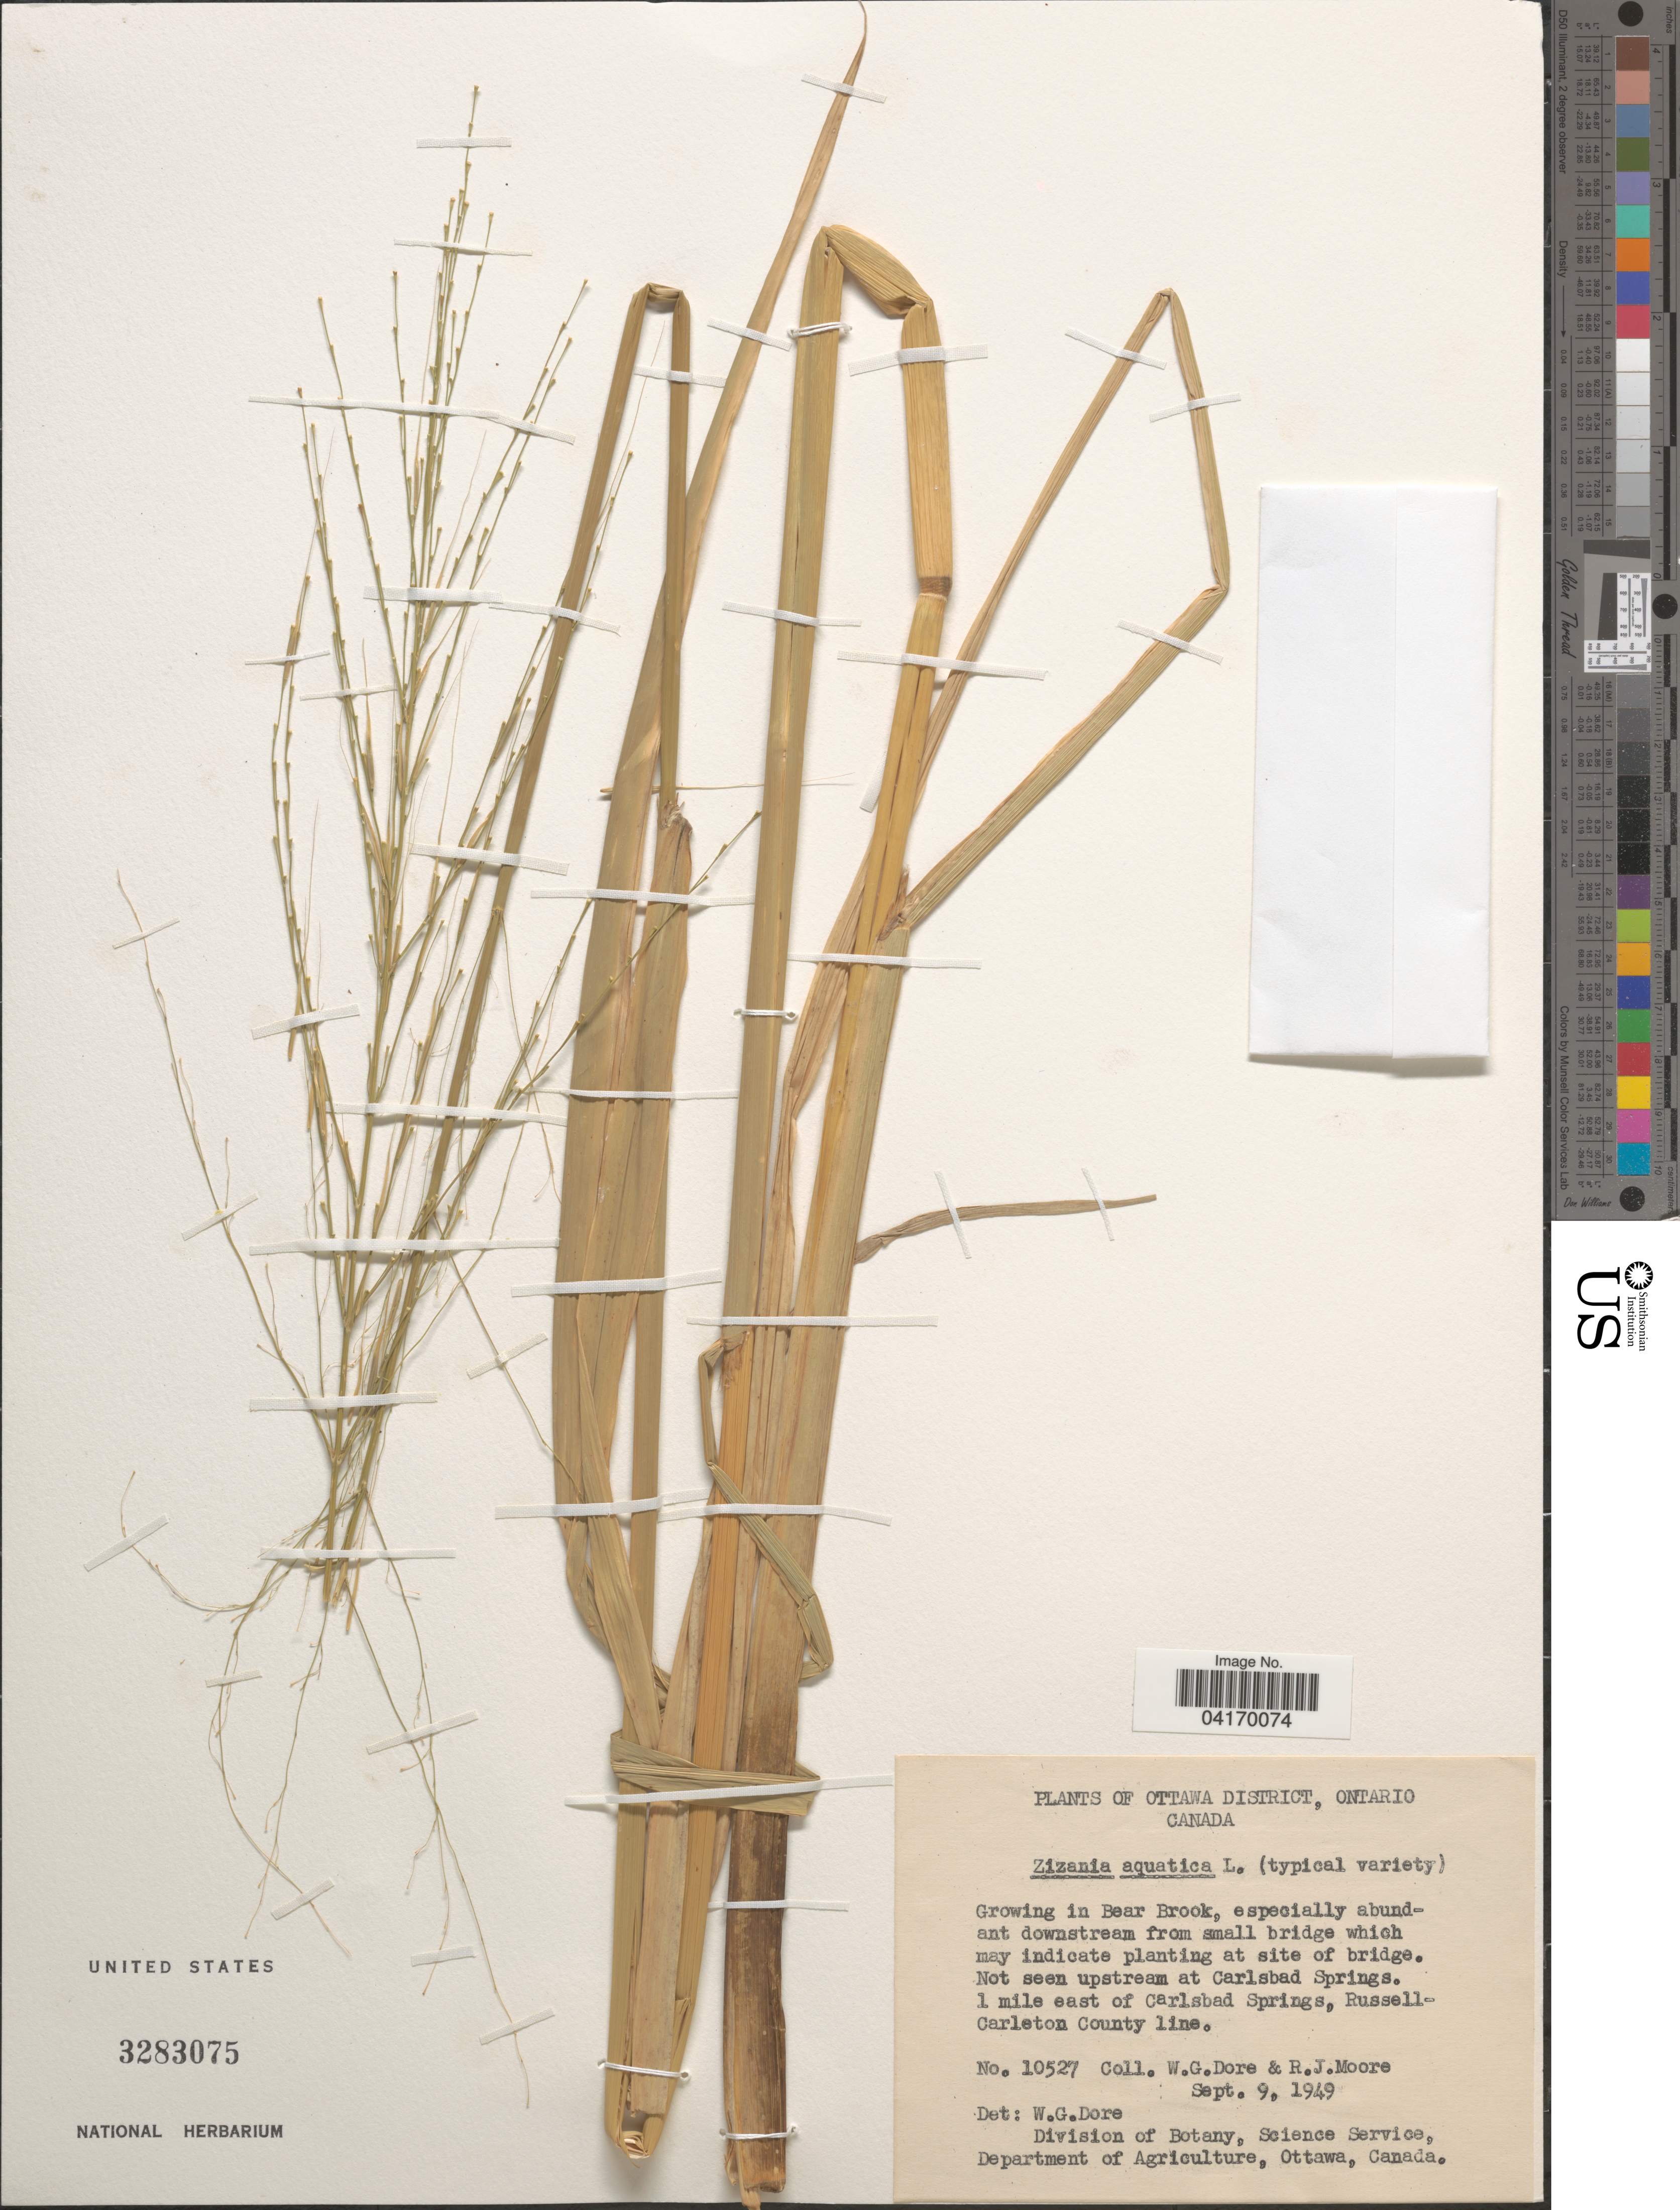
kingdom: Plantae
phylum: Tracheophyta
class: Liliopsida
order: Poales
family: Poaceae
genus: Zizania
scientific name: Zizania aquatica var. aquatica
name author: L.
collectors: W. Dore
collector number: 10527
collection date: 1949-09-09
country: Canada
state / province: Ontario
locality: Ottawa District. Growing in Bear Brook, especially abundant downstream from small bridge which may indicate planting at site of bridge. Not seen upstream at Carlsbad Springs. 1 mile east of Carlsbad Springs, Russell-Carleton County line.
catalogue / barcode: US 3283075